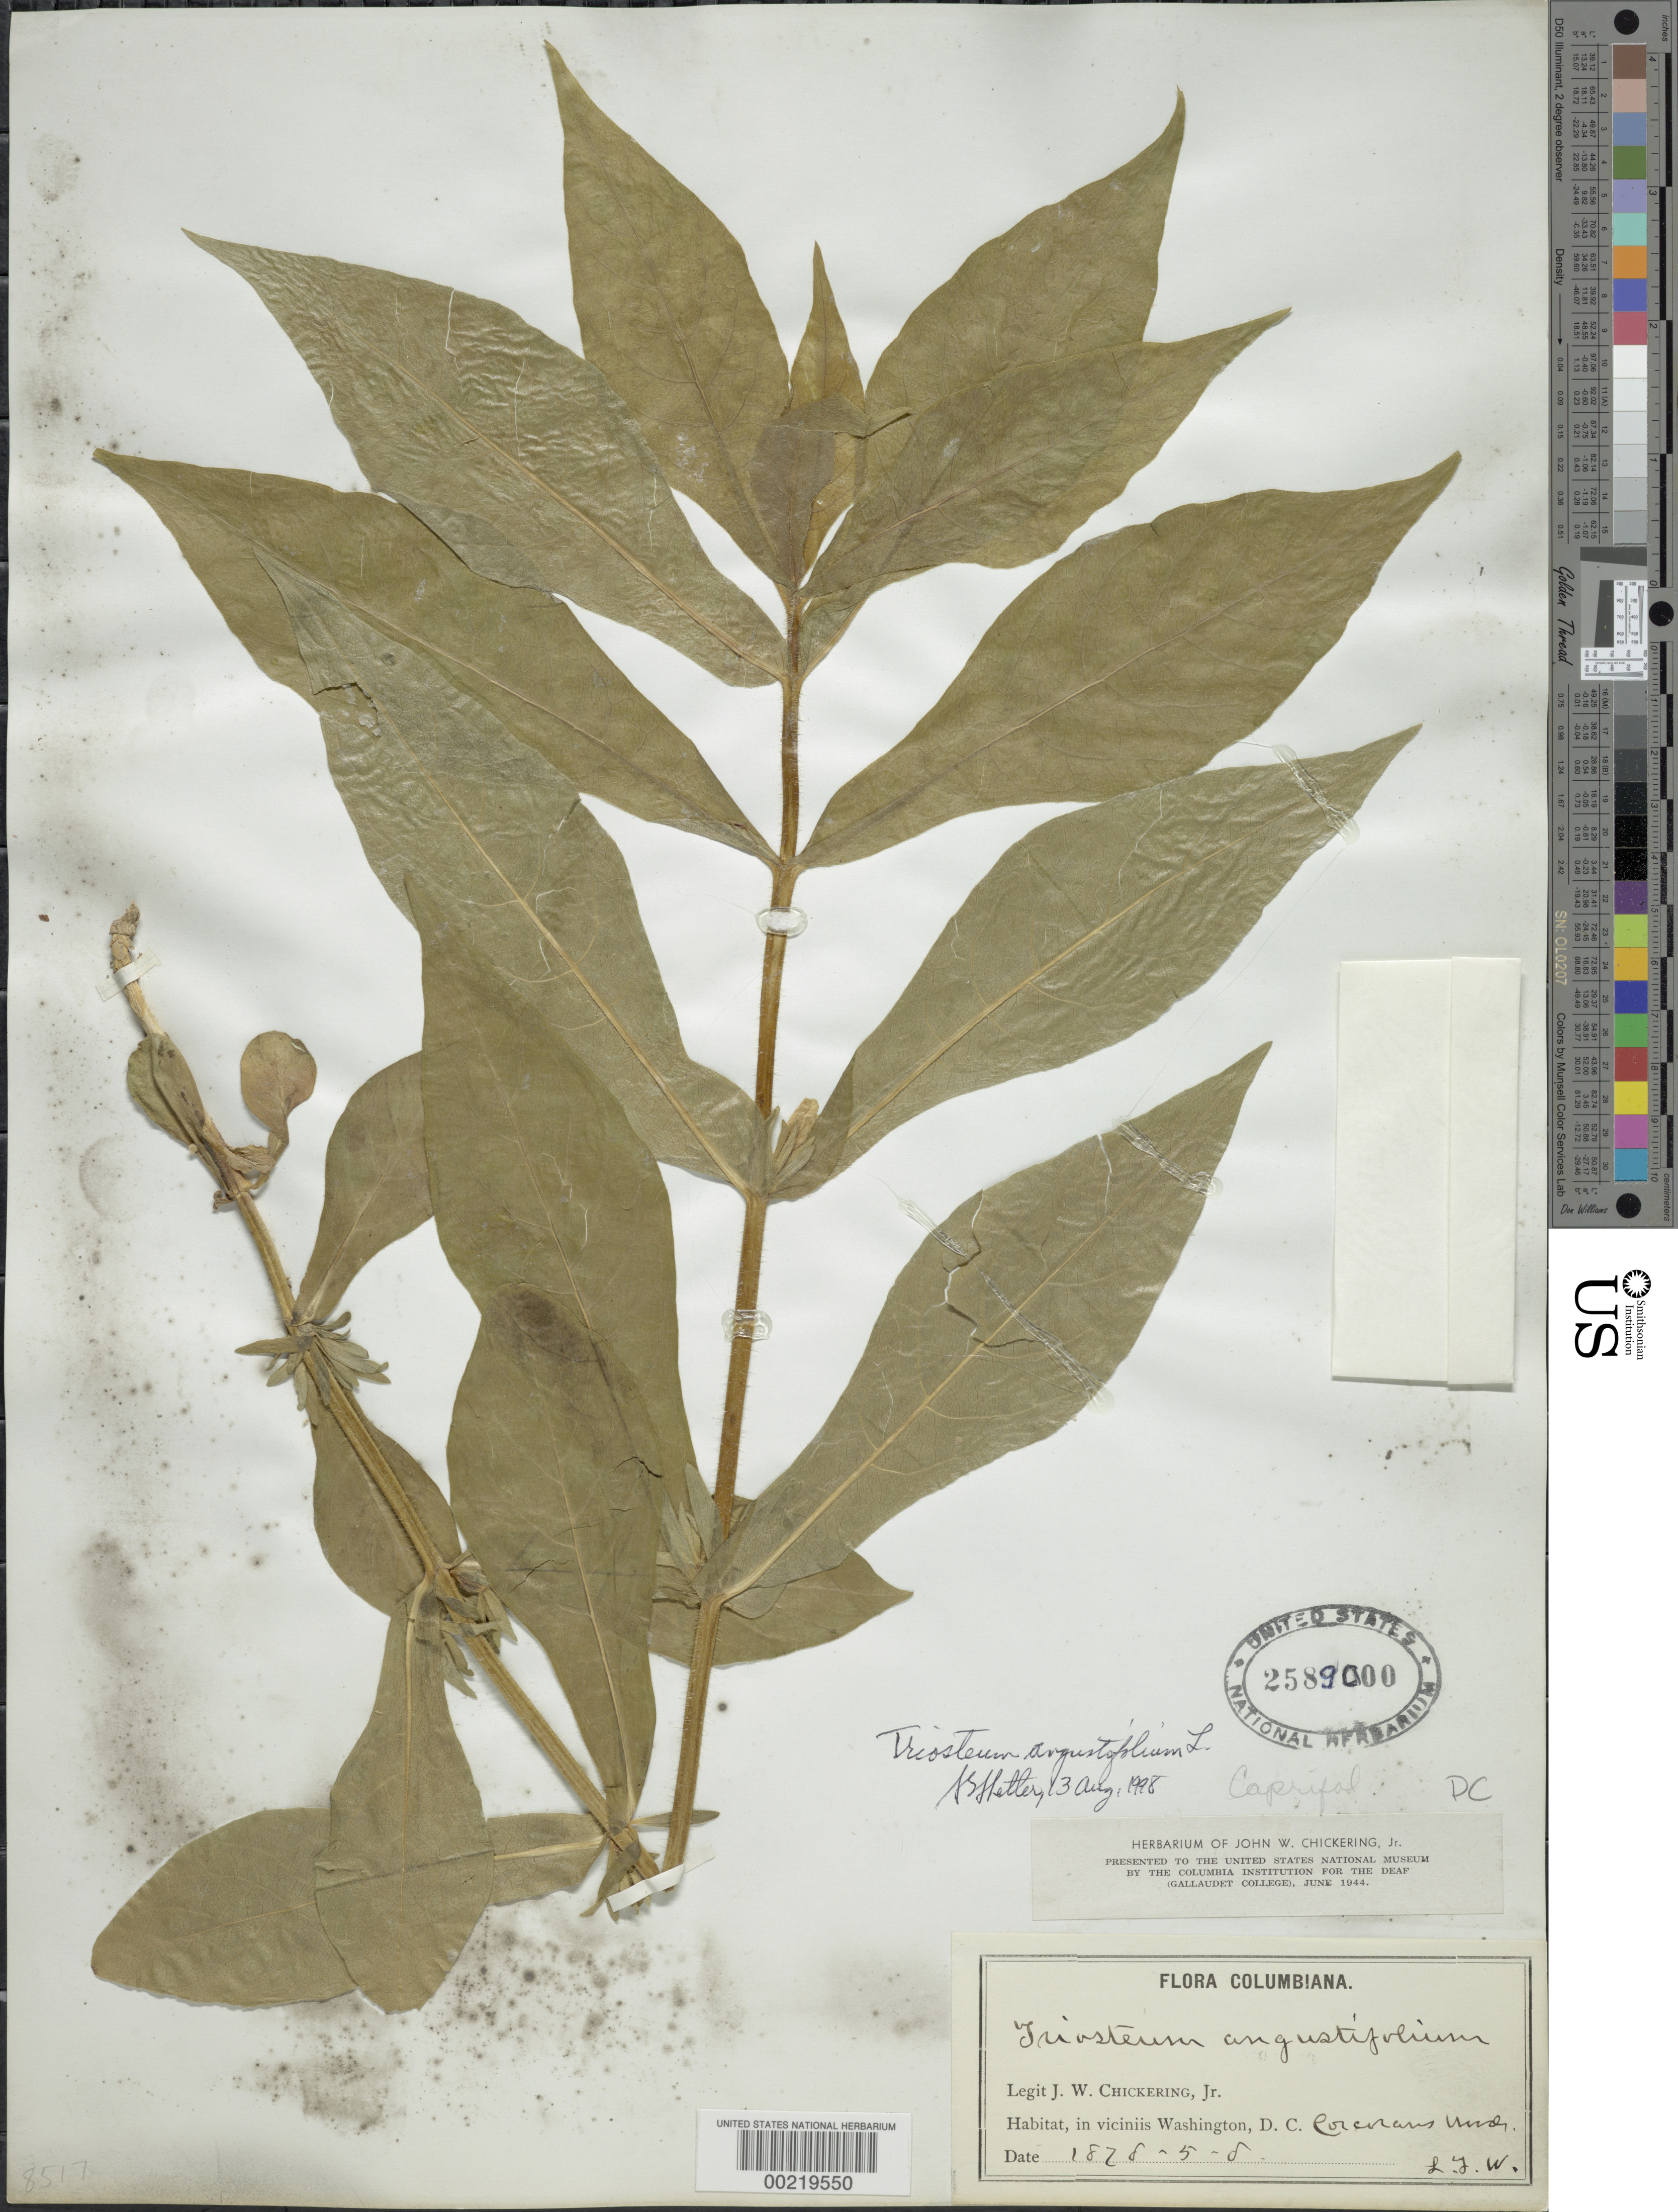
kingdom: Plantae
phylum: Tracheophyta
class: Magnoliopsida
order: Dipsacales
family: Caprifoliaceae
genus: Triosteum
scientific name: Triosteum angustifolium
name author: L.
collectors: J. W. Chickering Jr.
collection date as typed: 08 May 1878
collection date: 1878-05-08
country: United States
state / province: District of Columbia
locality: Corcorans Woods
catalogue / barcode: US 2589000